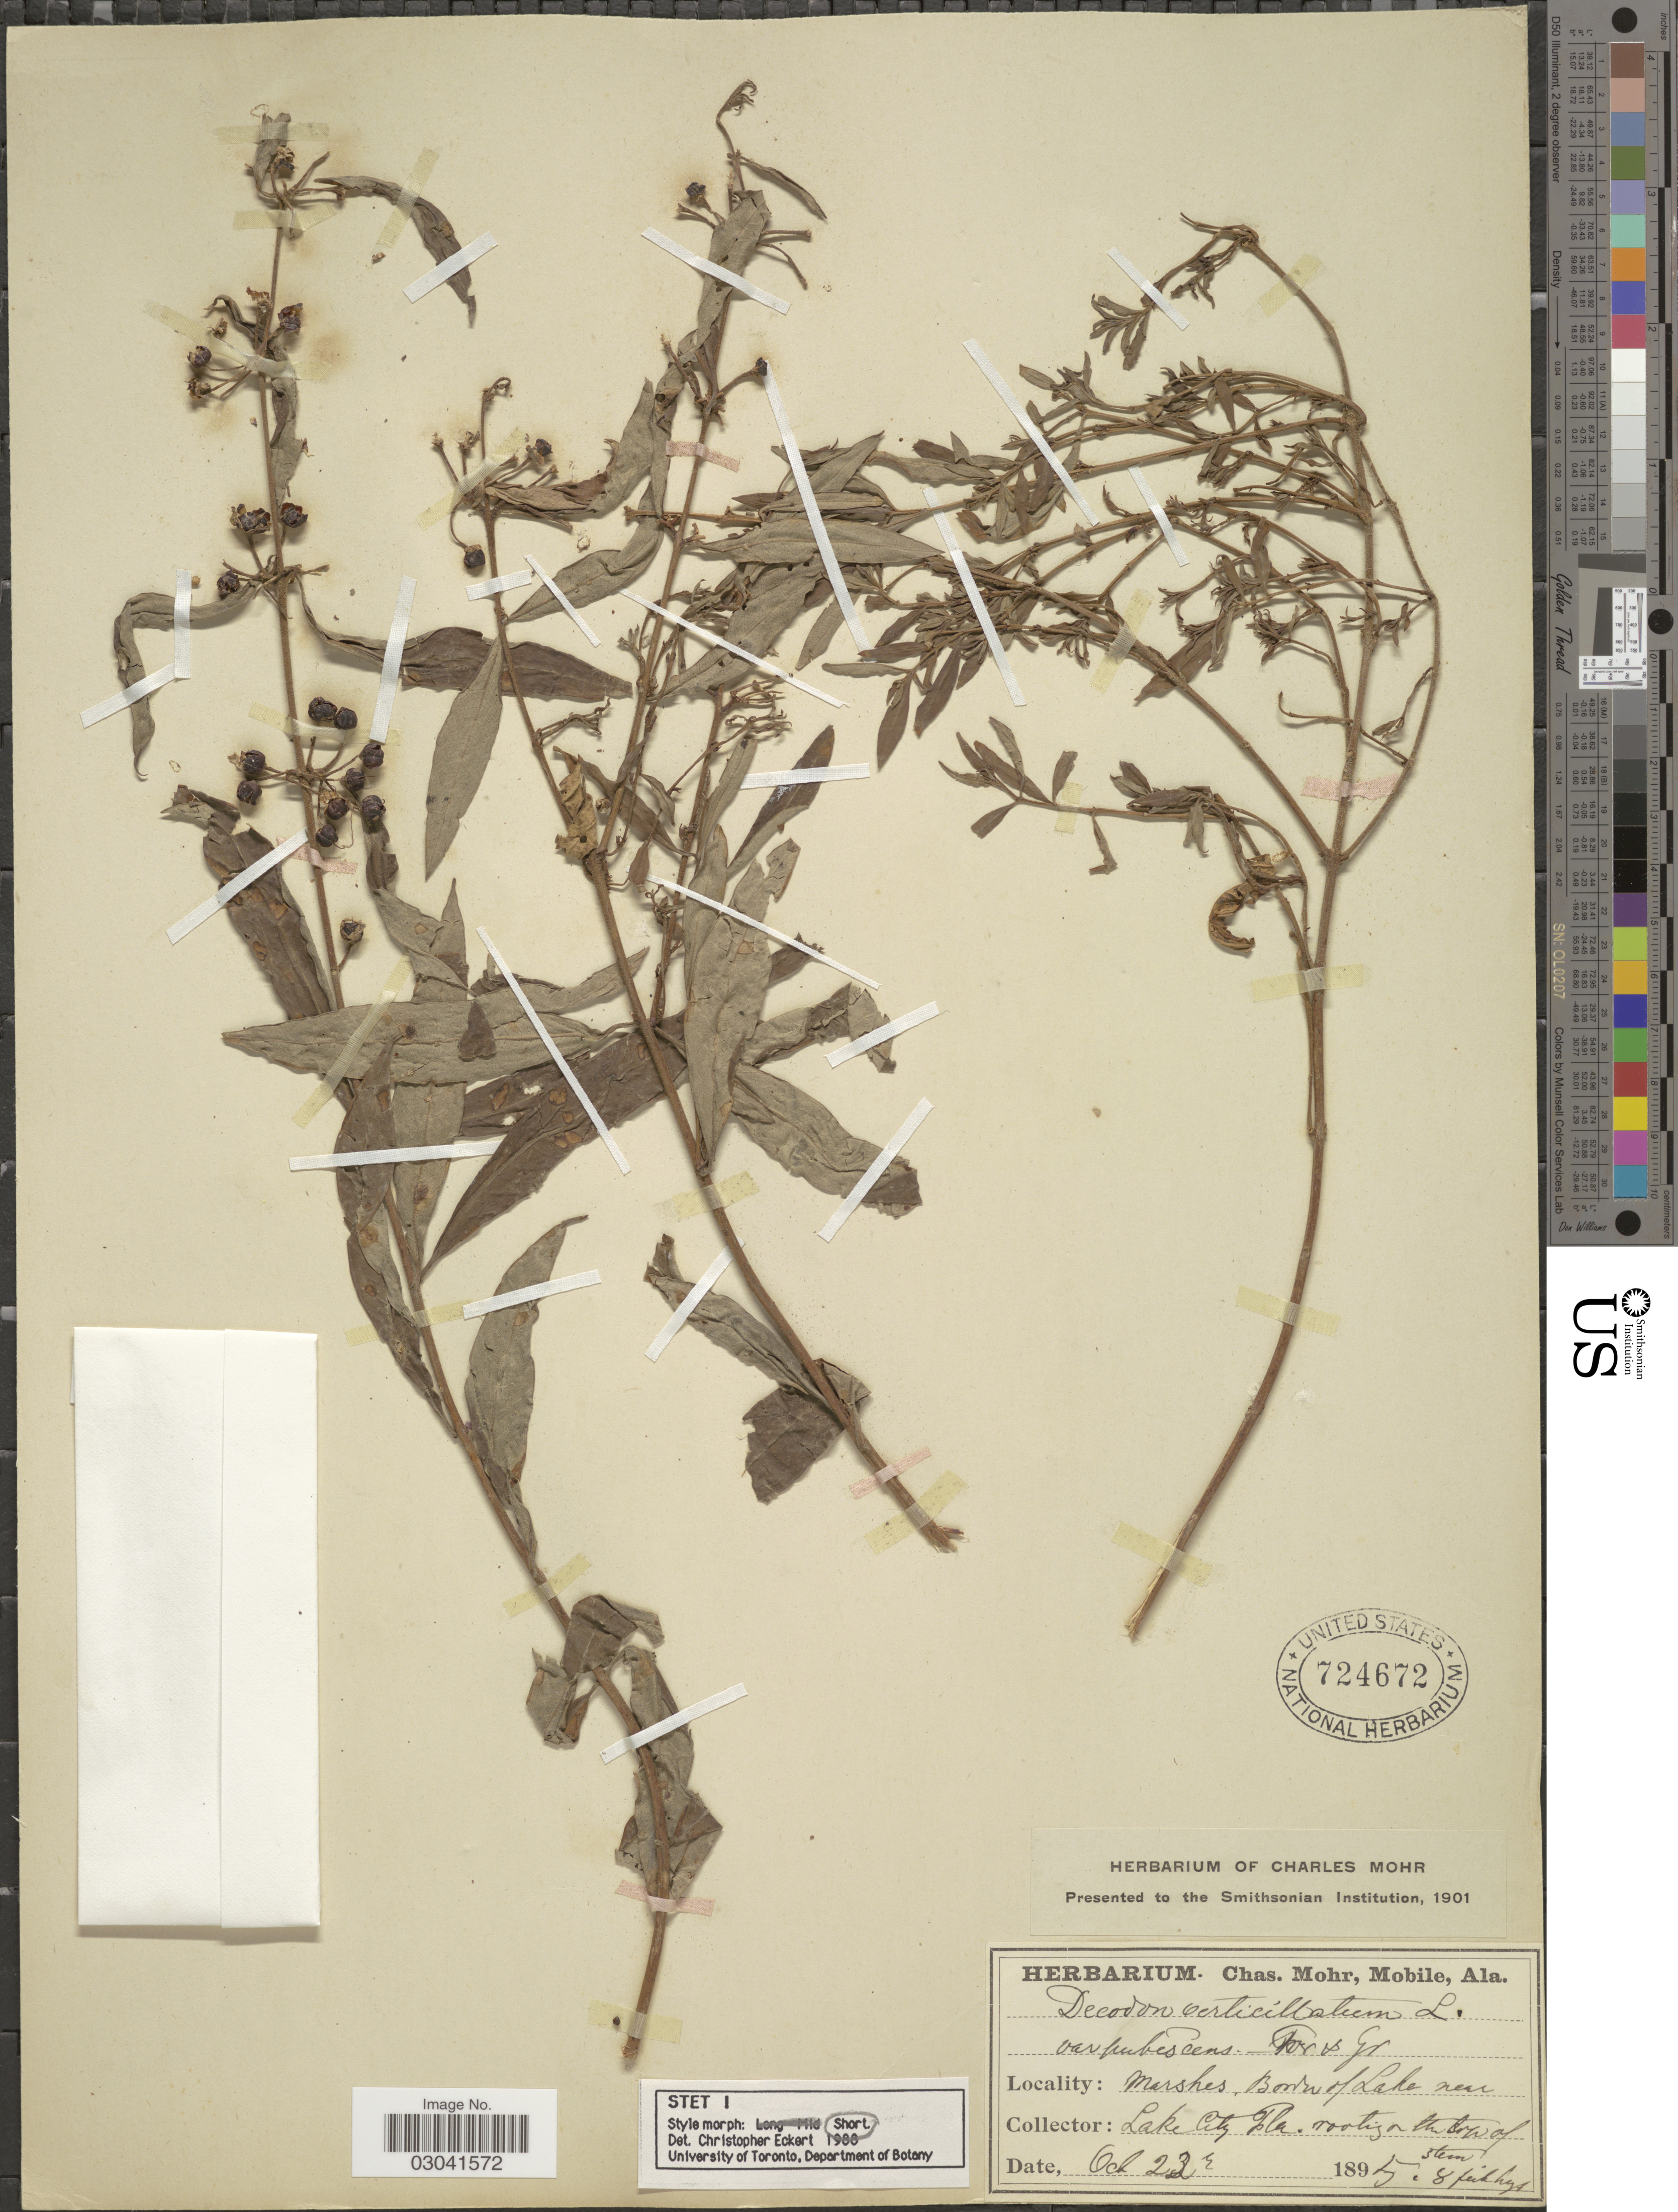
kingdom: Plantae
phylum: Tracheophyta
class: Magnoliopsida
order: Myrtales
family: Lythraceae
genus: Decodon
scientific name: Decodon verticillatus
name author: (L.) Elliott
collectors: ex herb. Charles Mohr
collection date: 1895-10-23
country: United States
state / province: Florida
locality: Banks of Lake near Lake City Fla.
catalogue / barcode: US 724672